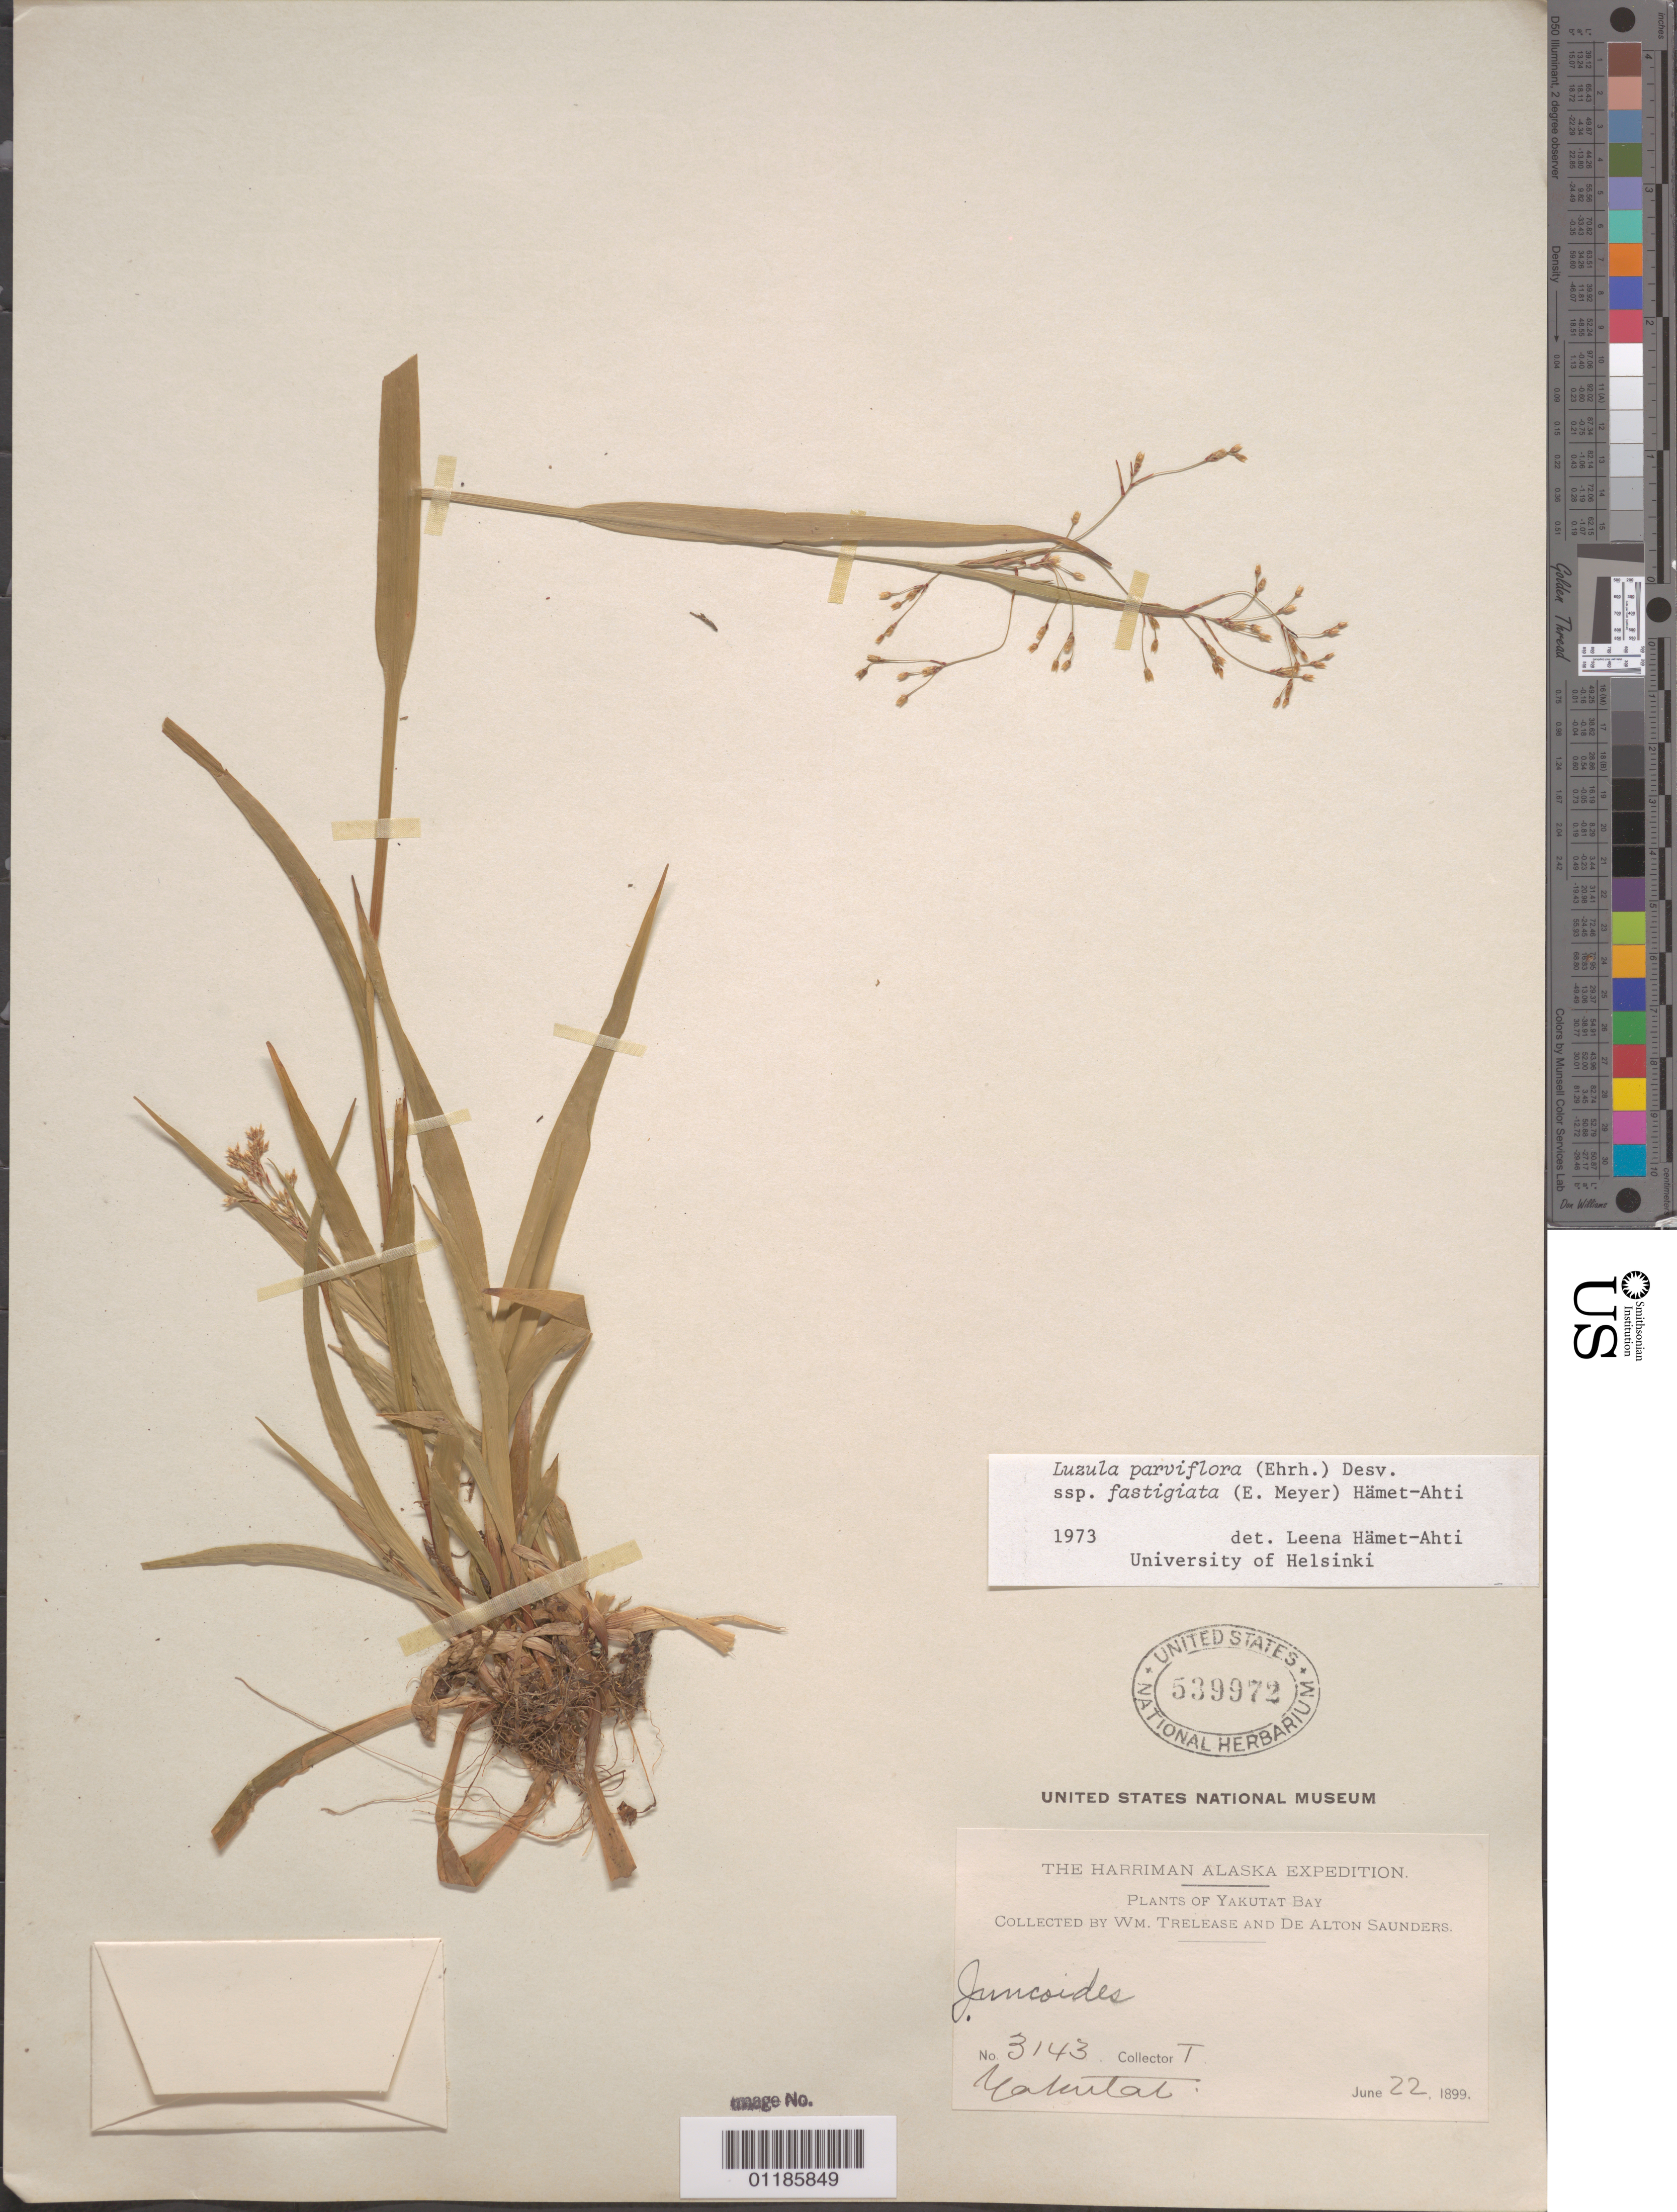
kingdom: Plantae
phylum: Tracheophyta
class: Liliopsida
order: Poales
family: Juncaceae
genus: Luzula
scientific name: Luzula parviflora subsp. fastigata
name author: (E. Mey.) Hämet-Ahti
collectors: W. Trelease & D. Saunders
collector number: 3143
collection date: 1899-06-22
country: United States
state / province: Alaska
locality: Yakutat Bay.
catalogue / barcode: US 539972